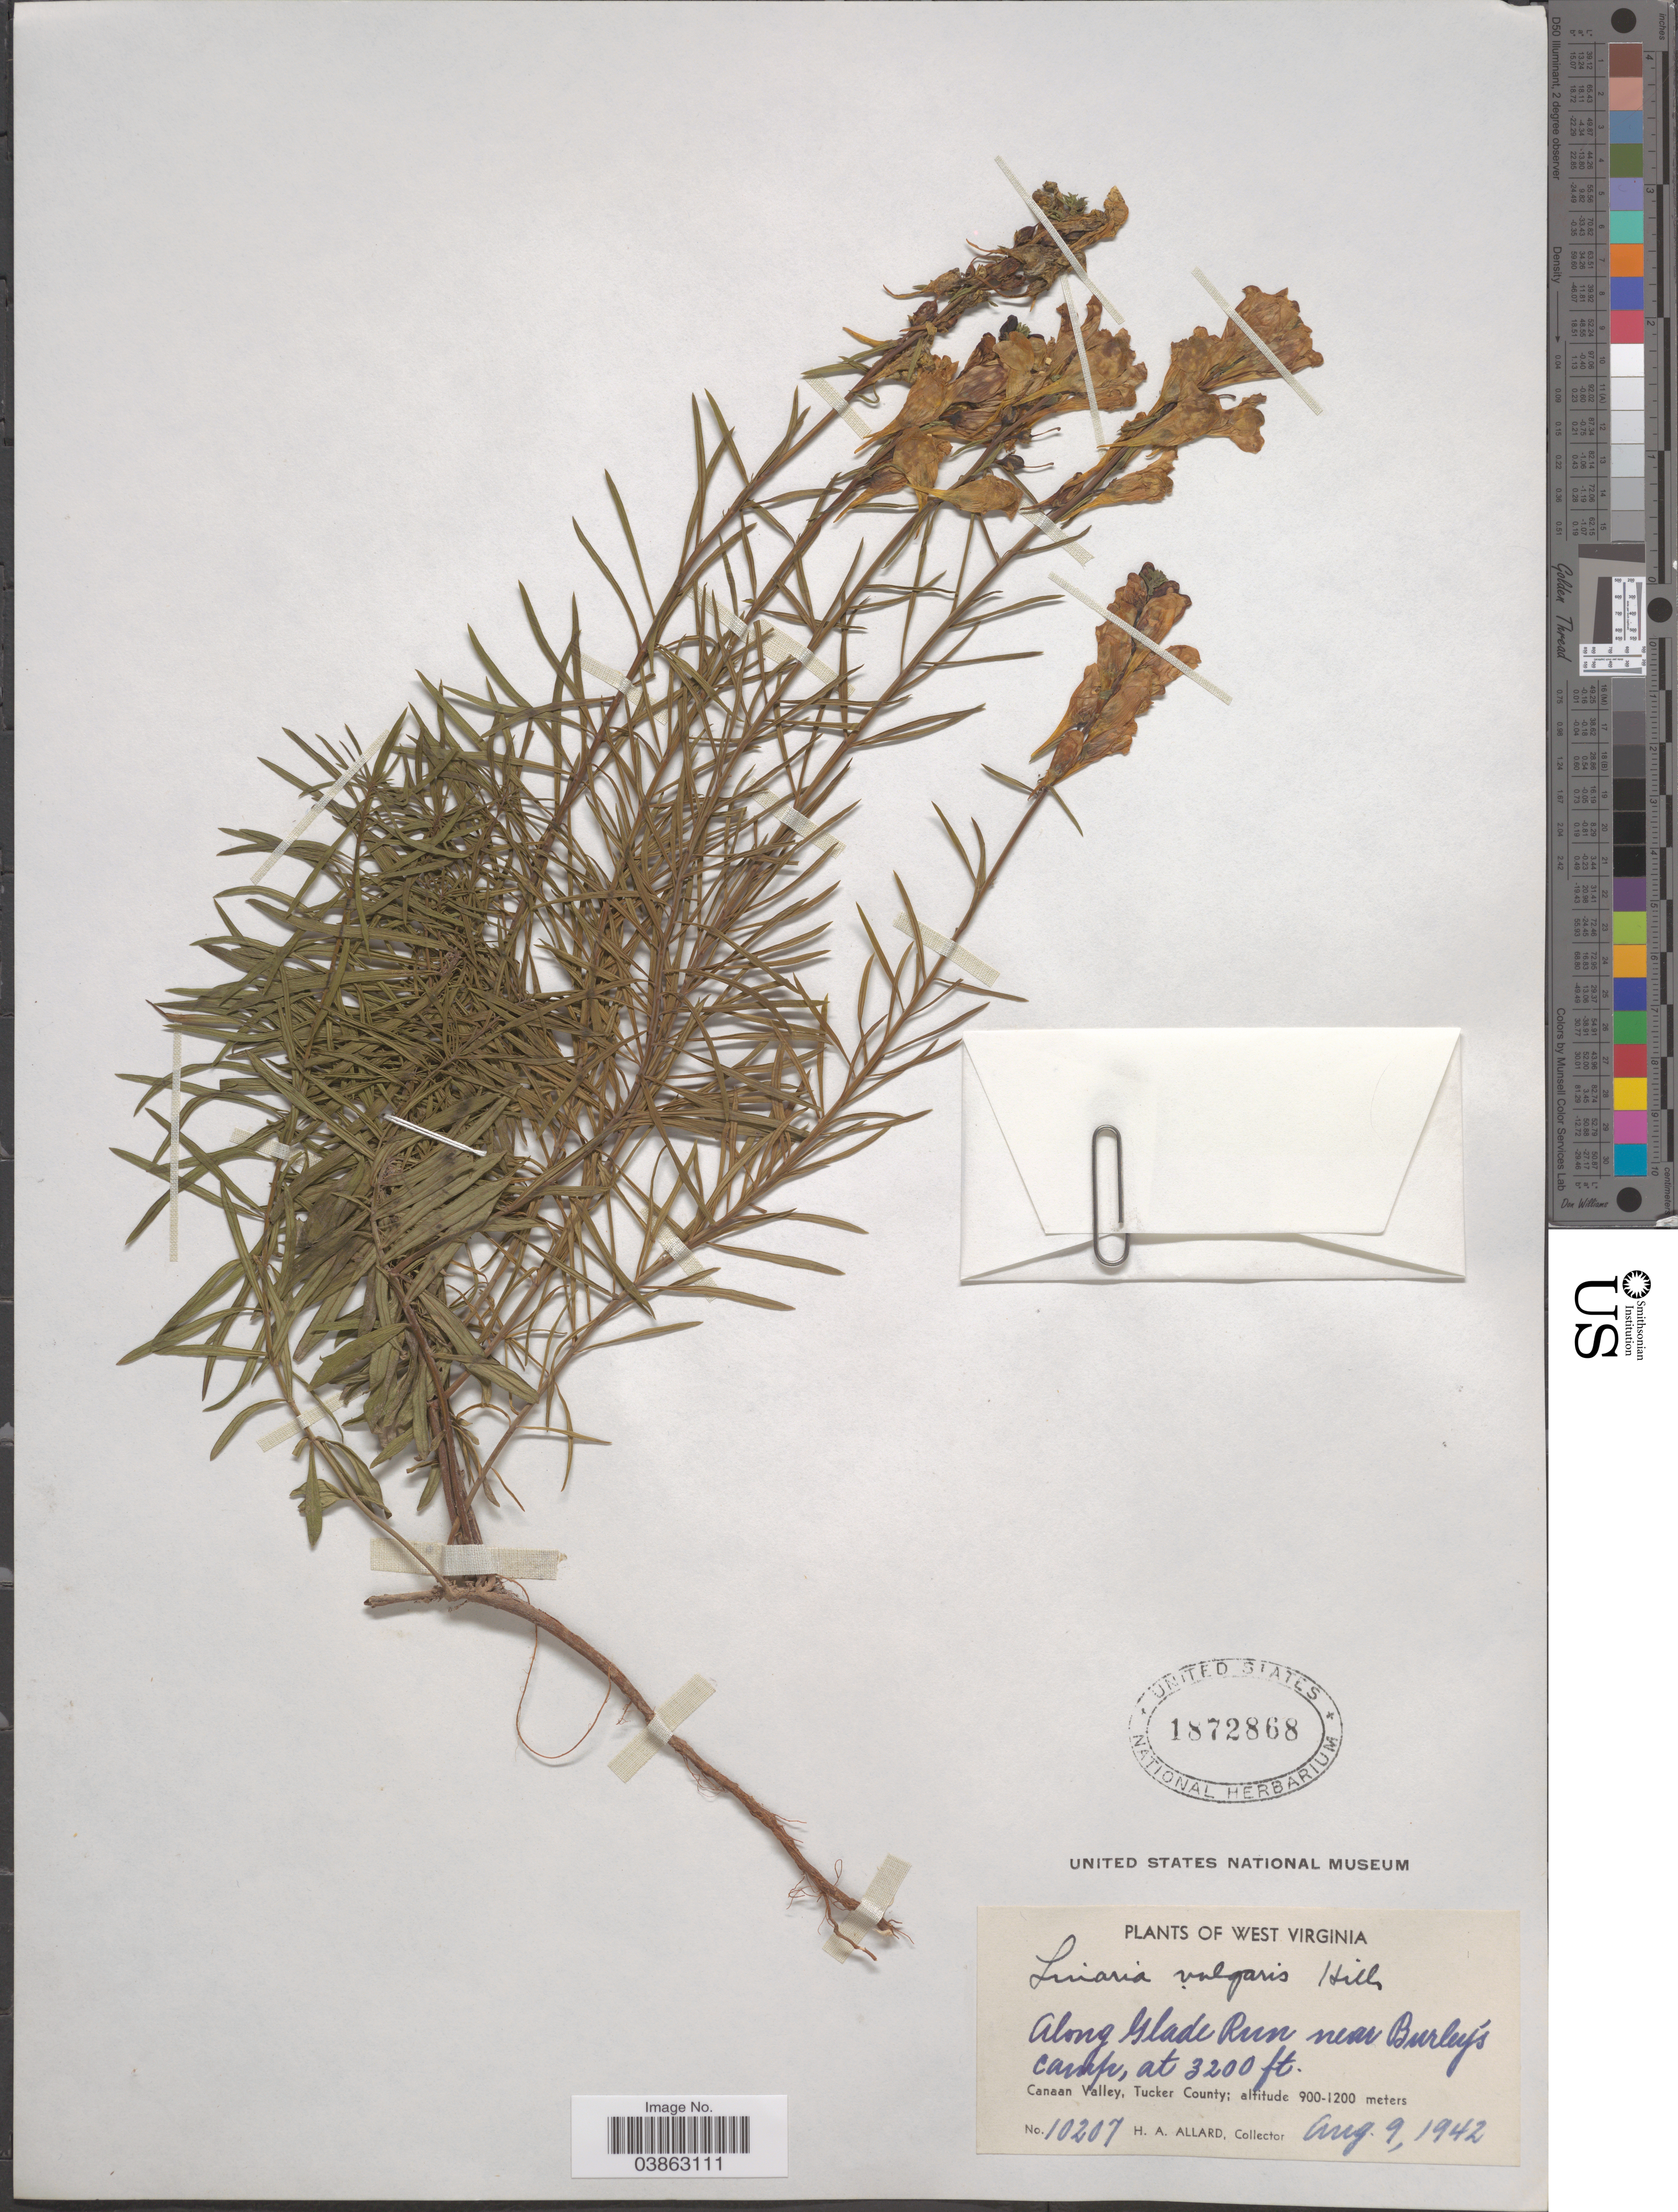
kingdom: Plantae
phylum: Tracheophyta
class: Magnoliopsida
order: Lamiales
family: Plantaginaceae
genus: Linaria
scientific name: Linaria vulgaris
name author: Mill.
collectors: H. A. Allard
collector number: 10207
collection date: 1942-08-09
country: United States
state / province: West Virginia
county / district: Tucker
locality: Along Glade Run near Burley's Camp. Canaan Valley, Tucker County.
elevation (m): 975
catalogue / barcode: US 1872868